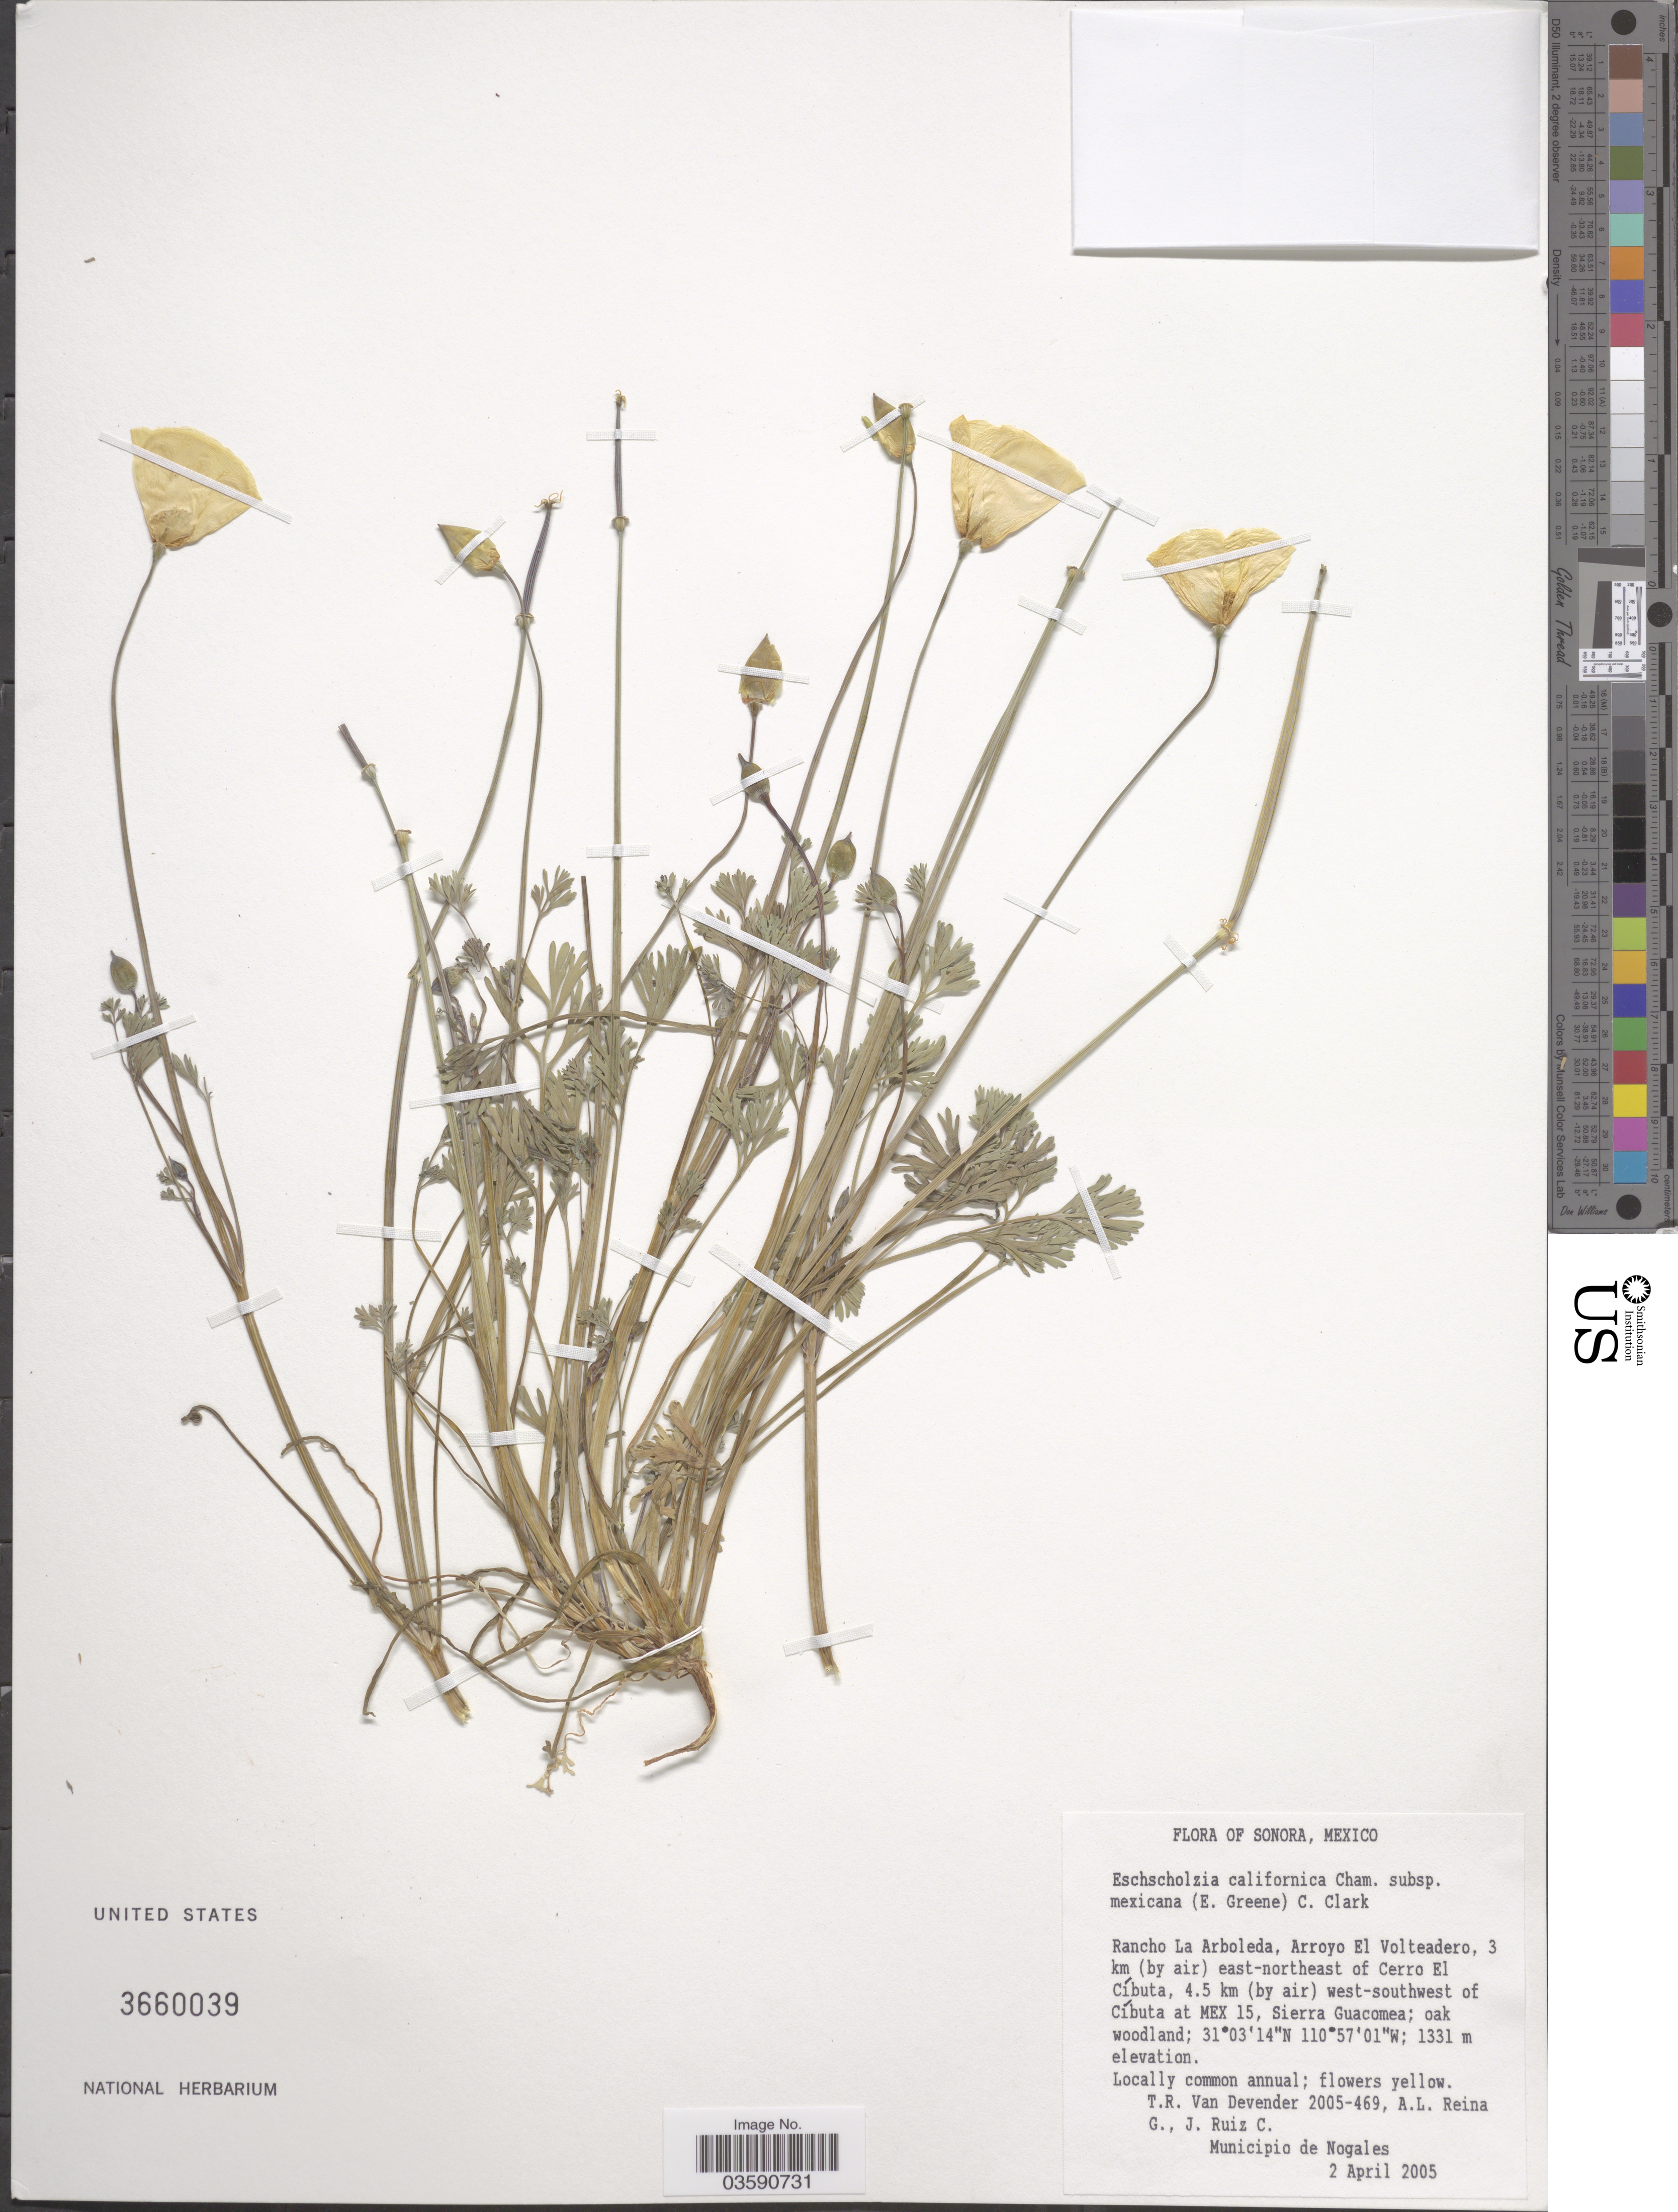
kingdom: Plantae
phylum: Tracheophyta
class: Magnoliopsida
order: Ranunculales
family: Papaveraceae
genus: Eschscholzia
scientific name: Eschscholzia californica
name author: Cham.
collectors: T. R. Van Devender, A. L. Reina G. & J. C. Ruíz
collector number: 2005-469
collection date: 2005-04-02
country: Mexico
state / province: Sonora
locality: Rancho La Arboleda, Arroyo El Volteadero, 3 km (by air) east-northeast of Cerro El Cíbuta, 4.5 km (by air) west-southwest of Cíbuta at MEX 15, Sierra Guacomea; oak woodland. Municipio de Nogales.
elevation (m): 1331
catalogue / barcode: US 3660039